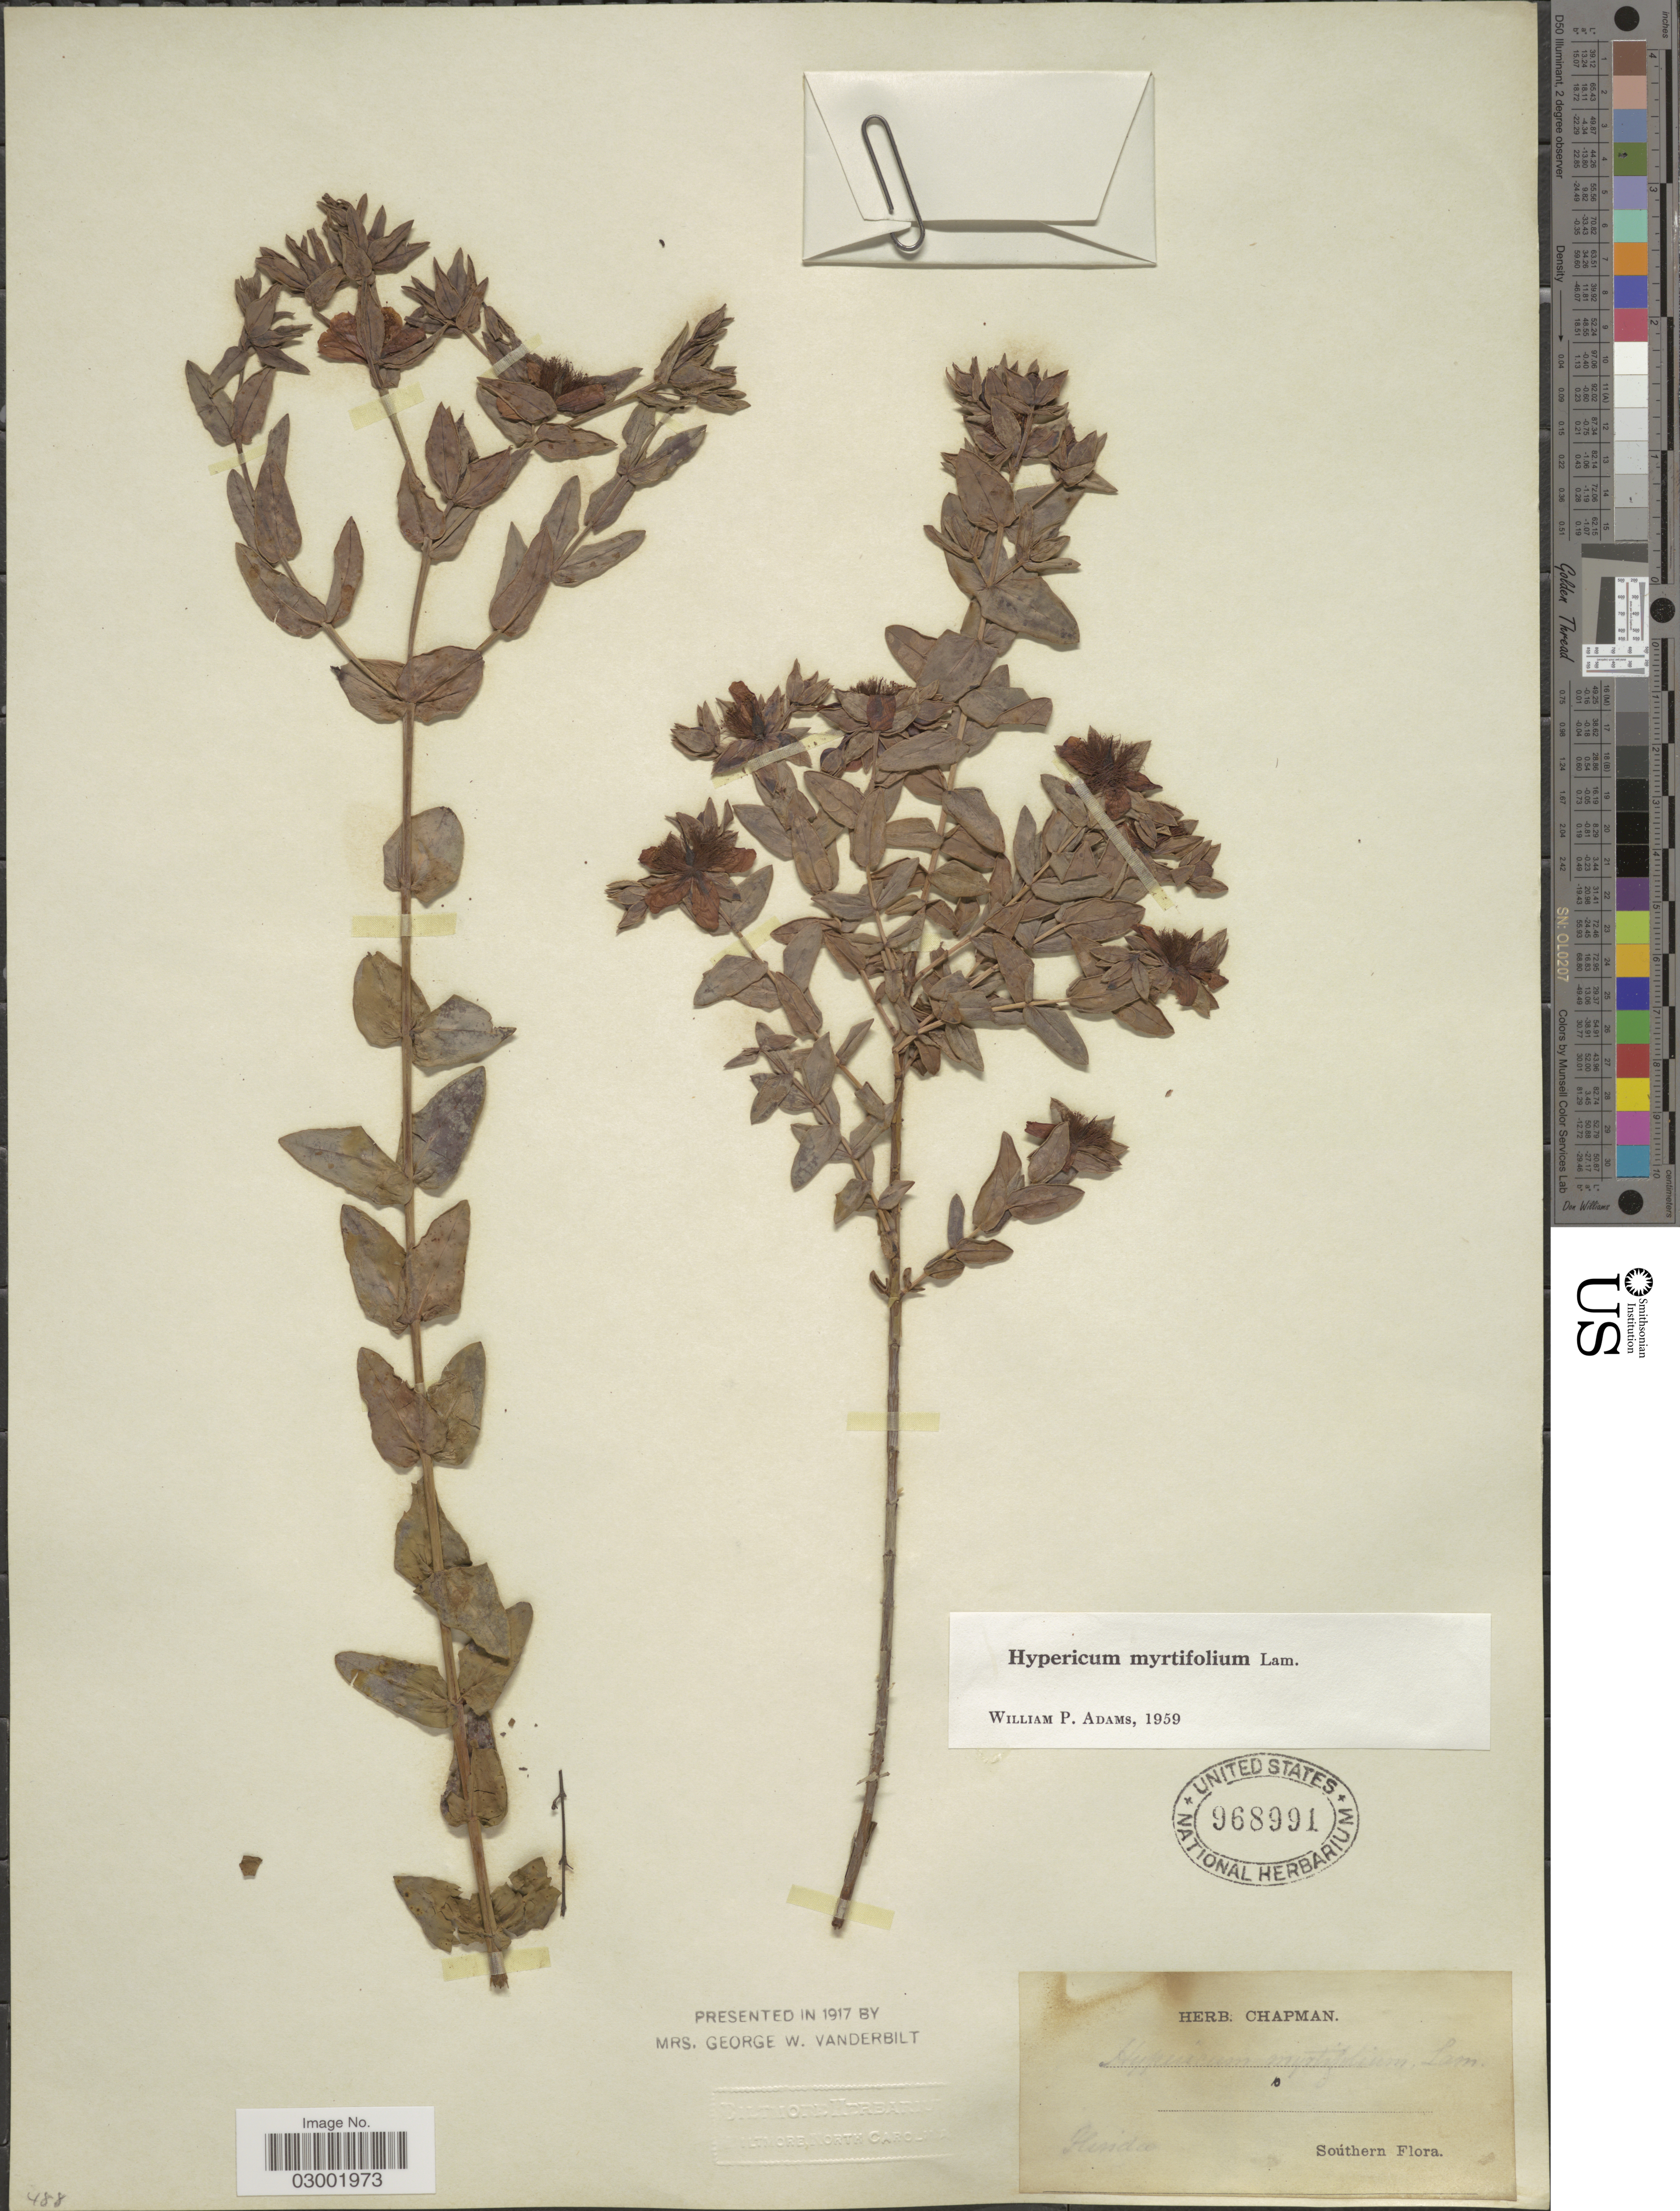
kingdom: Plantae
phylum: Tracheophyta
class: Magnoliopsida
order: Malpighiales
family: Hypericaceae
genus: Hypericum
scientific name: Hypericum myrtifolium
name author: Lam.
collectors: ex herb. Chapman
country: United States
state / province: Florida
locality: Southern.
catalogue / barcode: US 968991